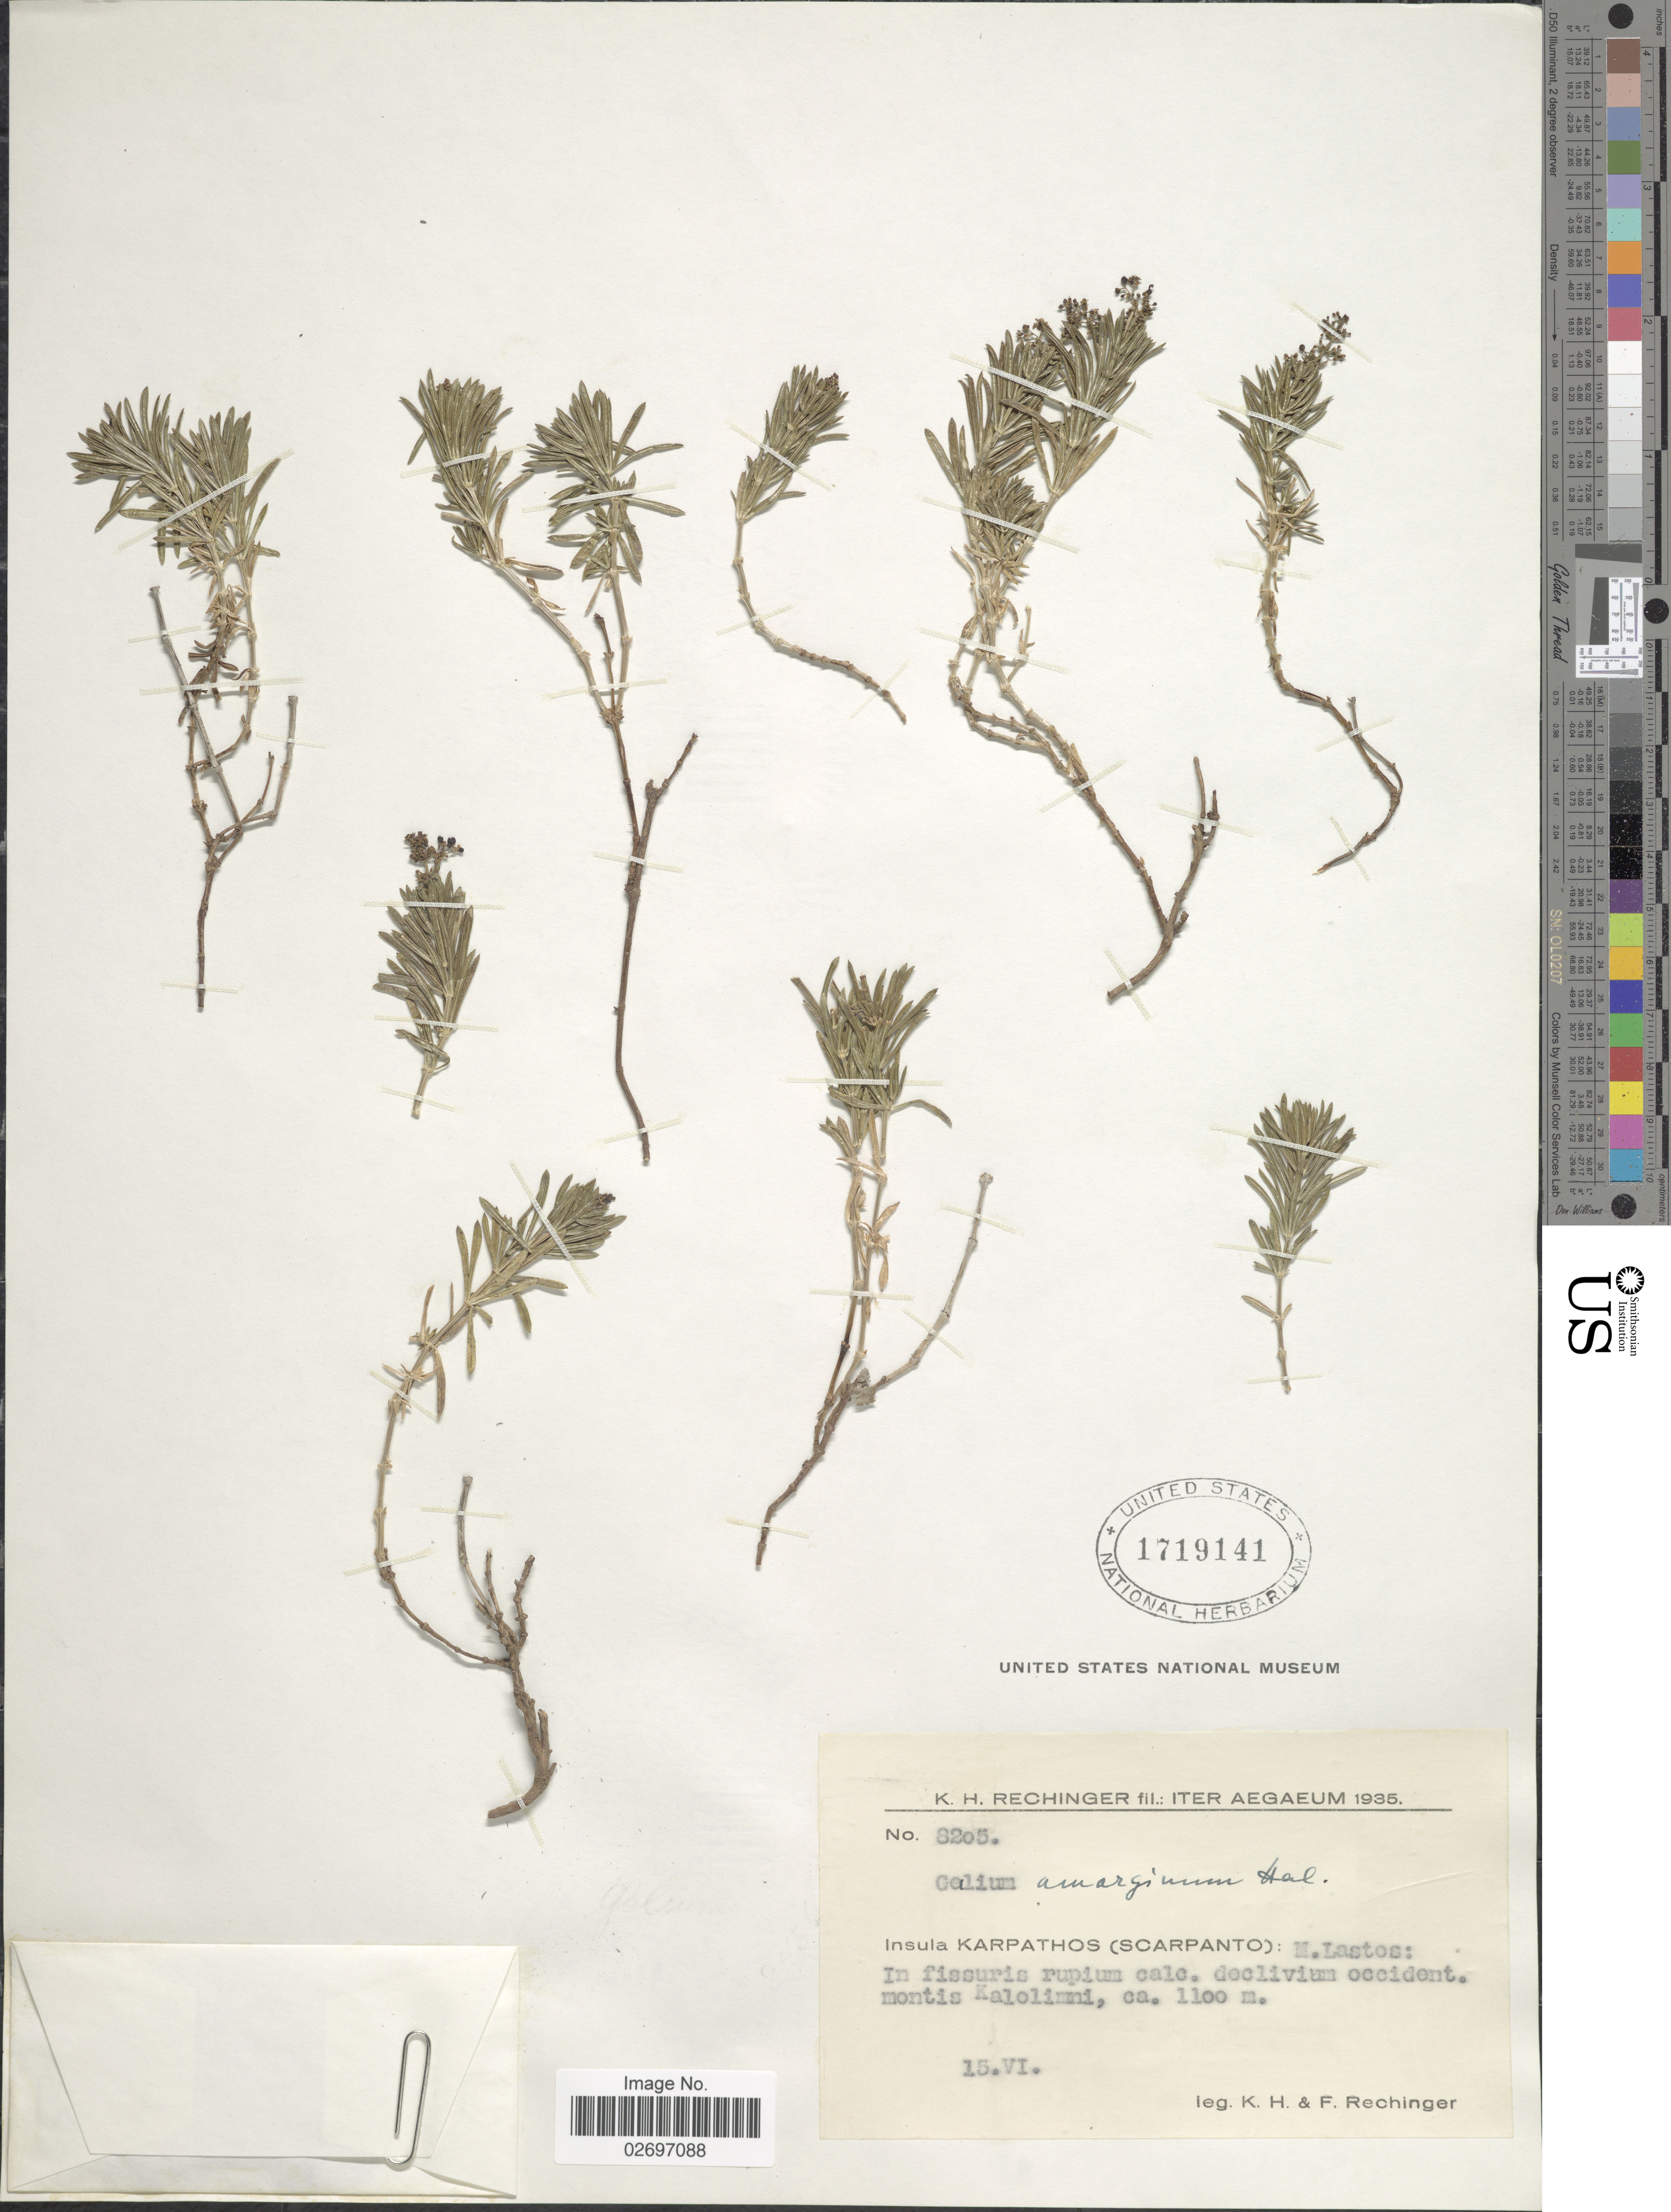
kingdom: Plantae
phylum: Tracheophyta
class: Magnoliopsida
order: Gentianales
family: Rubiaceae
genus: Galium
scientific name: Galium amorginum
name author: Halácsy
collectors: K. H. Rechinger & F. Rechinger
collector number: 8205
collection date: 1935-06-15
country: Greece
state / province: South Aegean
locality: Aegaeum, Insula Karpathos (Scarpanto): M. lastois: in fissuris rupium calc. declivium occident. montis Kalolimni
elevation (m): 1100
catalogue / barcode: US 1719141